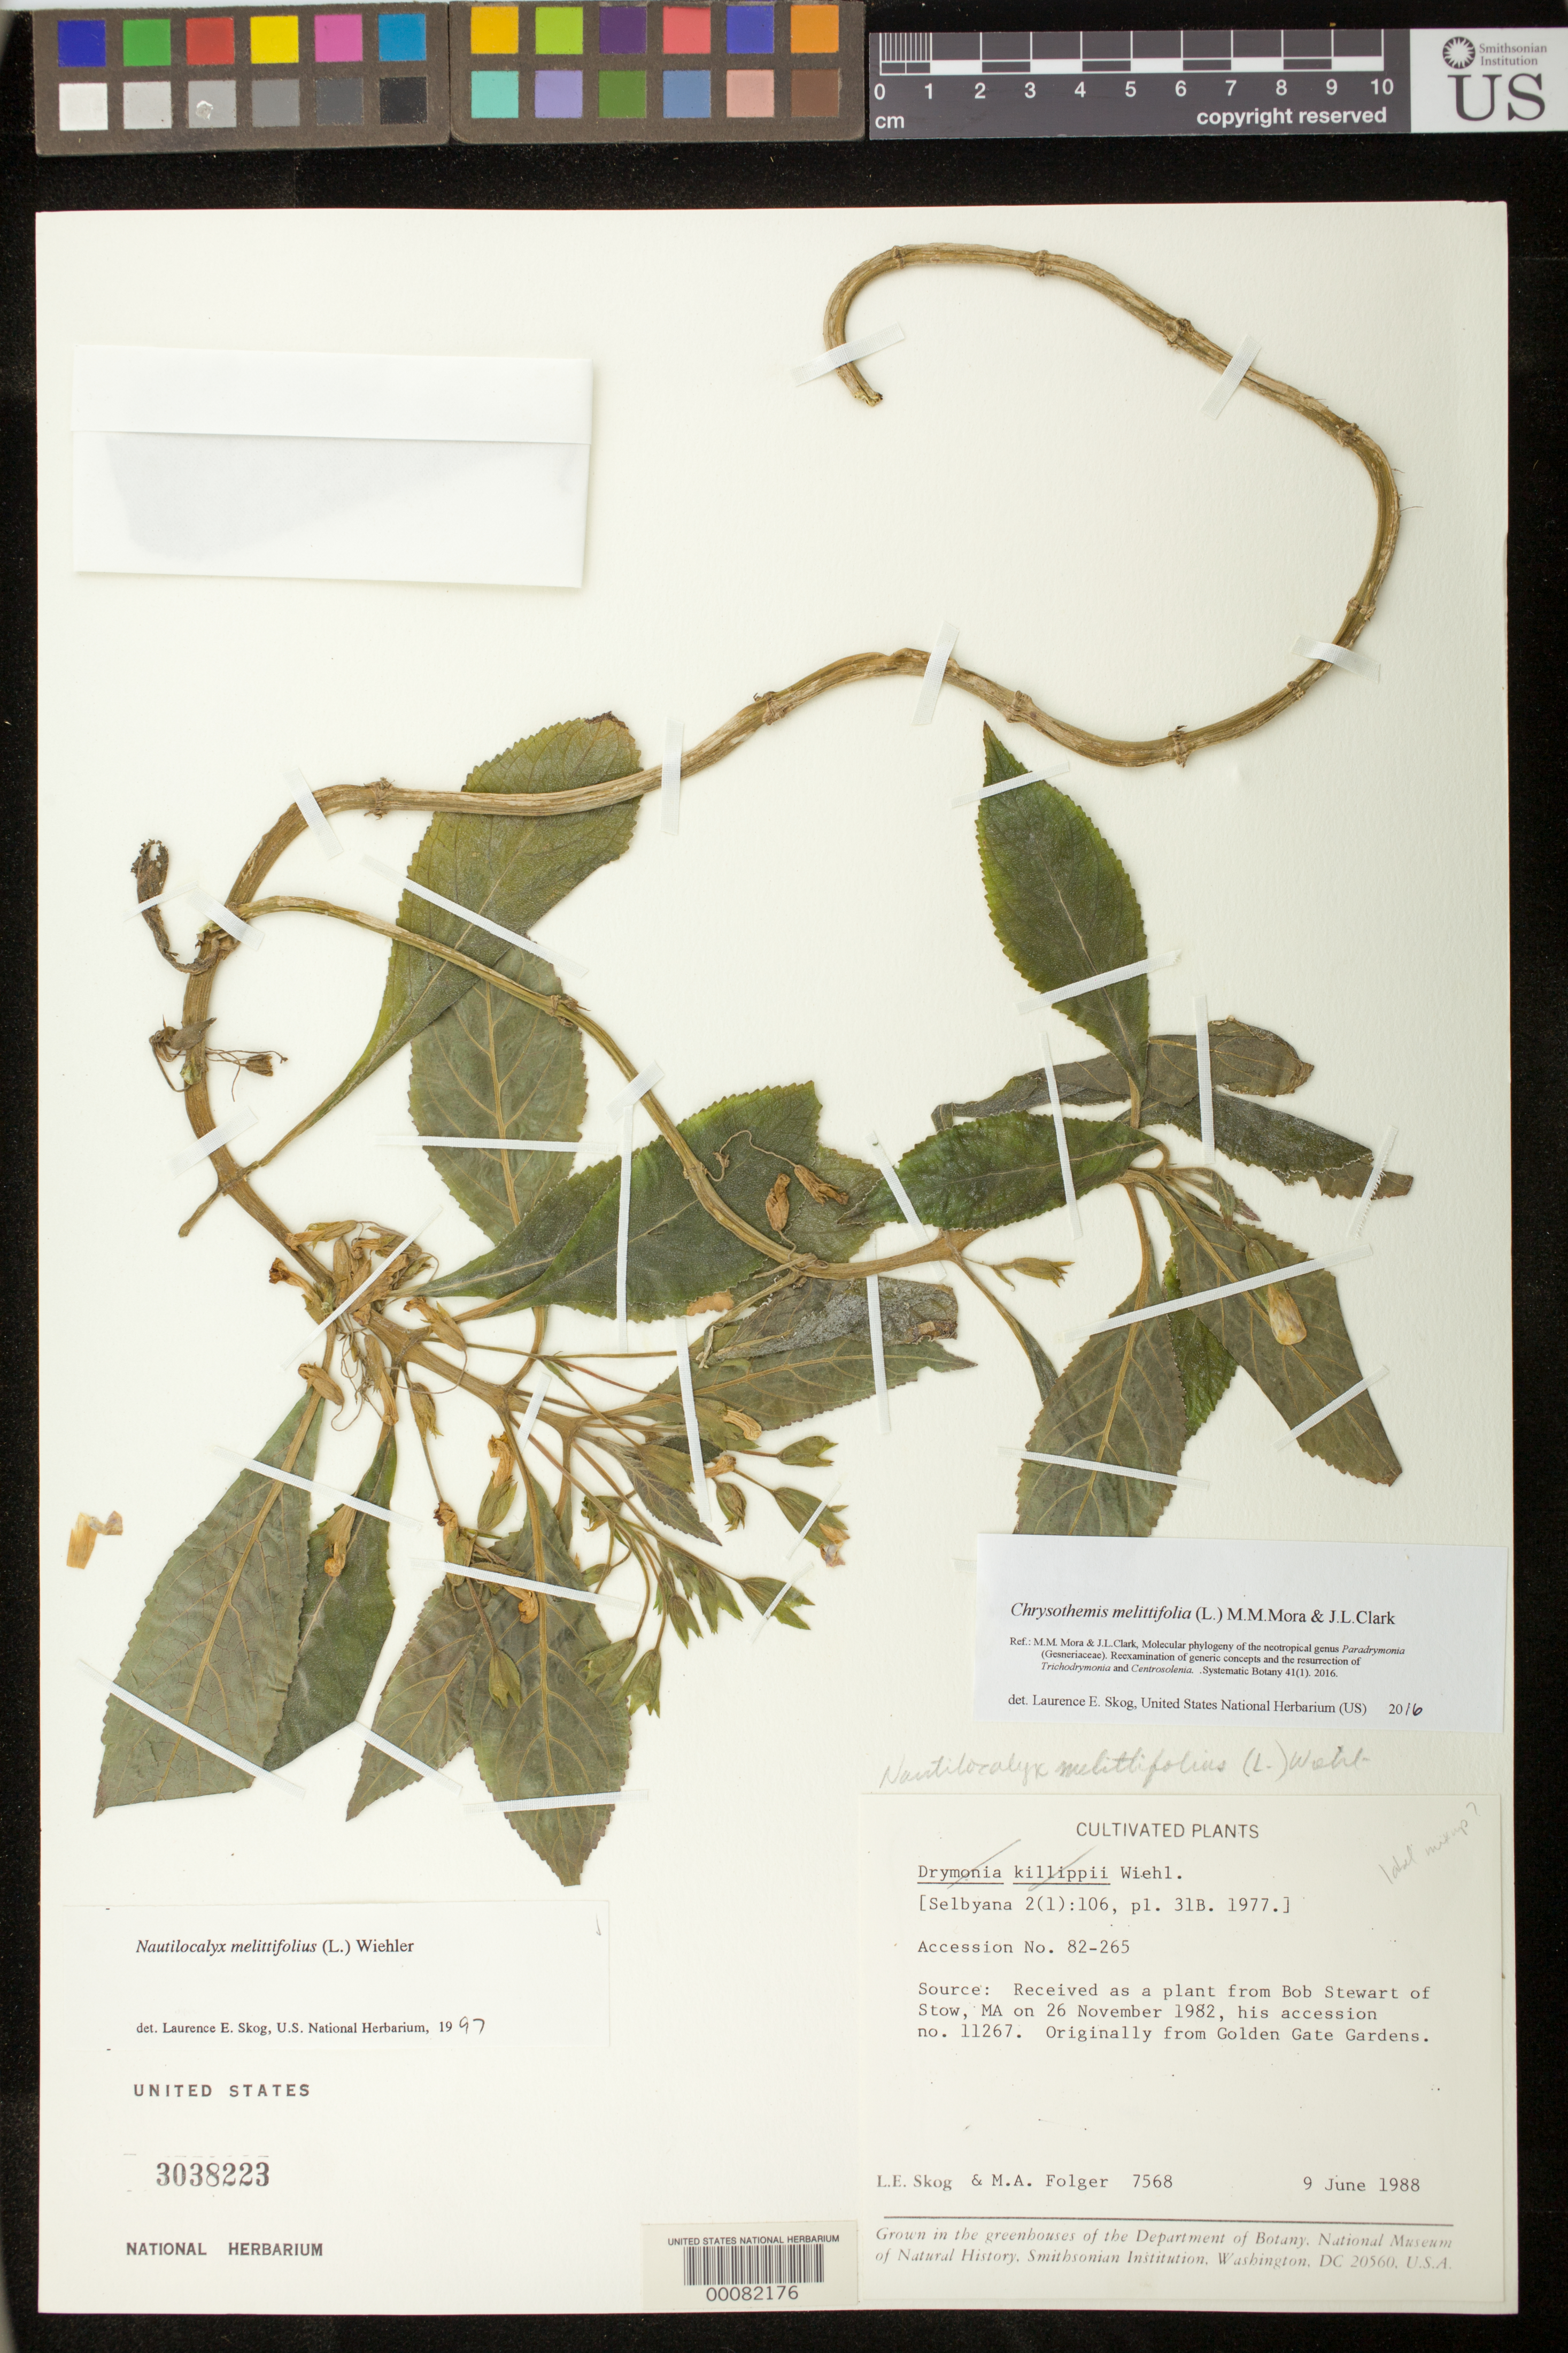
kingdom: Plantae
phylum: Tracheophyta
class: Magnoliopsida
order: Lamiales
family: Gesneriaceae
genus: Chrysothemis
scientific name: Chrysothemis melittifolia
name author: (L.) M.M. Mora & J.L. Clark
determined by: Skog, Laurence E.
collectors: L. E. Skog & M. Folger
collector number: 7568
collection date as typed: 09 Jun 1988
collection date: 1988-06-09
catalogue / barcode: US 3038223